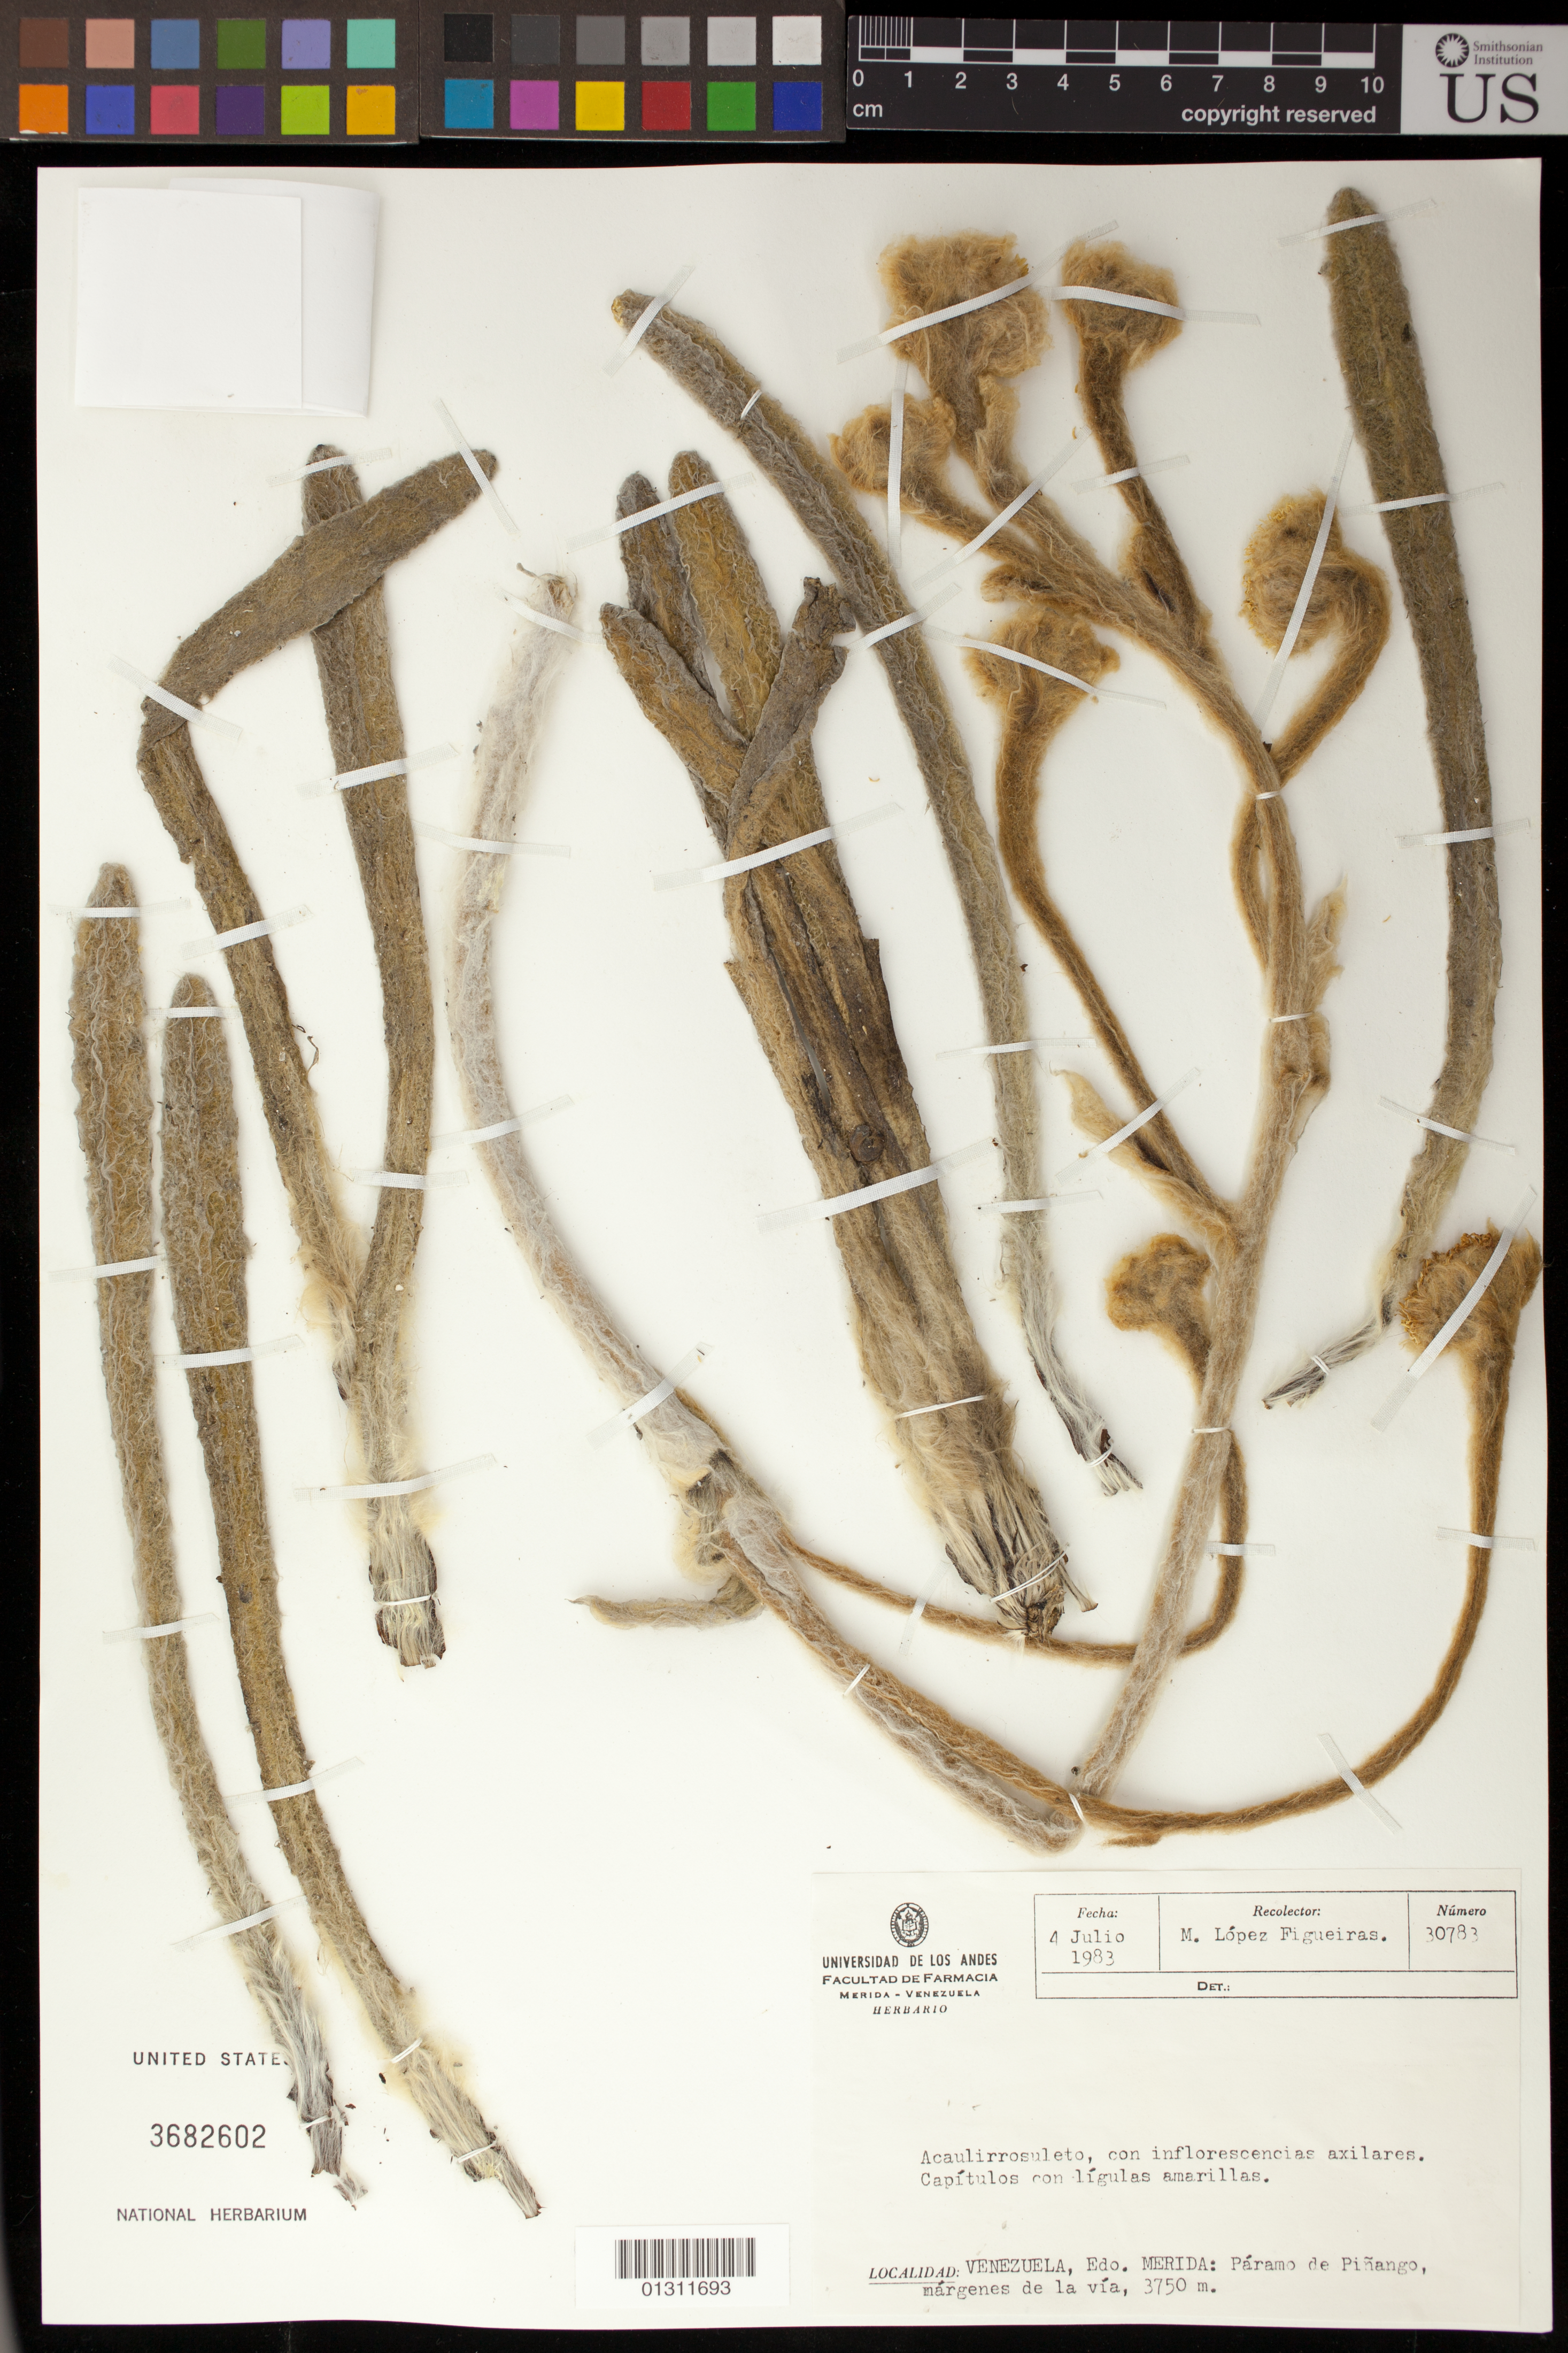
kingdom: Plantae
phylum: Tracheophyta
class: Magnoliopsida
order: Asterales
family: Asteraceae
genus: Espeletia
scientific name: Espeletia schultzii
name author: Wedd.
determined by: Robinson, Harold E., (US)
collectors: M. López Figueiras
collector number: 30788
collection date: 1983-07-04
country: Venezuela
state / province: Mérida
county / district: Rangel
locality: Páramo de Piñango. Páramo de Piñango, márgenes de la vía.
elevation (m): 3750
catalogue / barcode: US 3682602